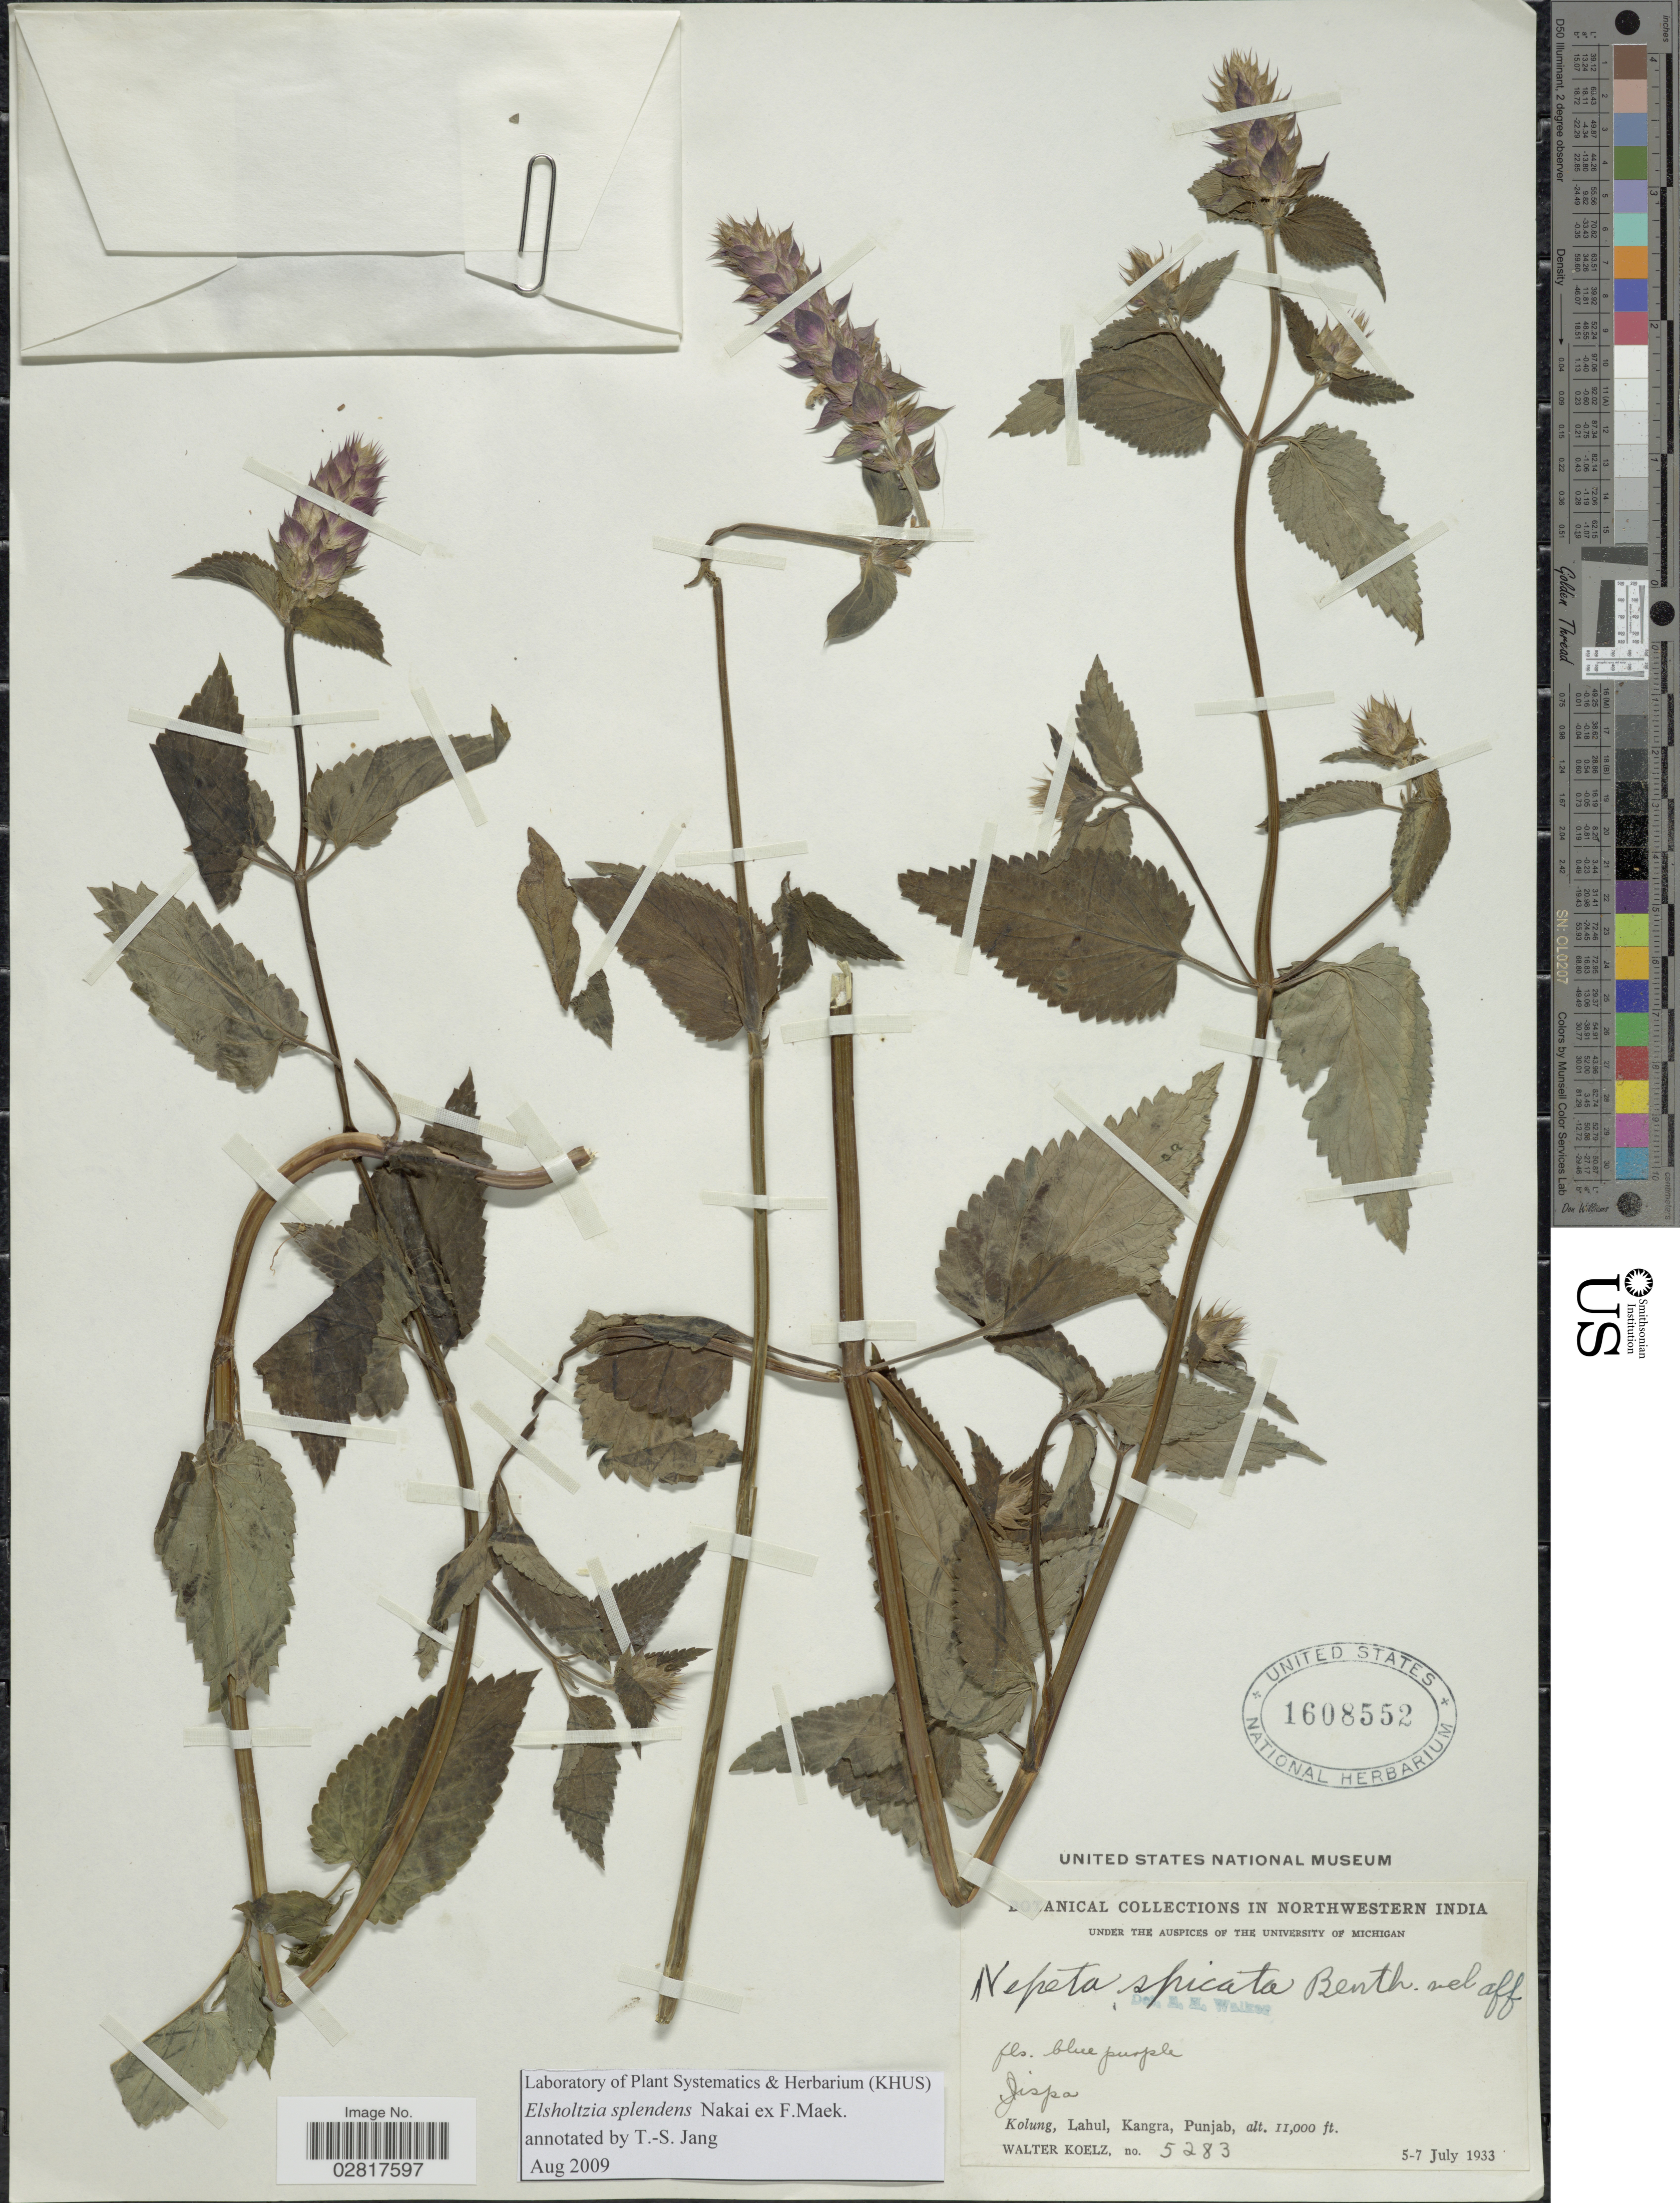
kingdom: Plantae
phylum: Tracheophyta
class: Magnoliopsida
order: Lamiales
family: Lamiaceae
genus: Elsholtzia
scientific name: Elsholtzia splendens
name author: Nakai ex F. Maek.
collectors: W. N. Koelz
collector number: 5283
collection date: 1933-07-05/1933-07-07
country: India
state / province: Punjab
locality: Northwestern India. Jispa. Kolung, Lahul, Kangra, Punjab.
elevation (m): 3353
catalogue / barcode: US 1608552